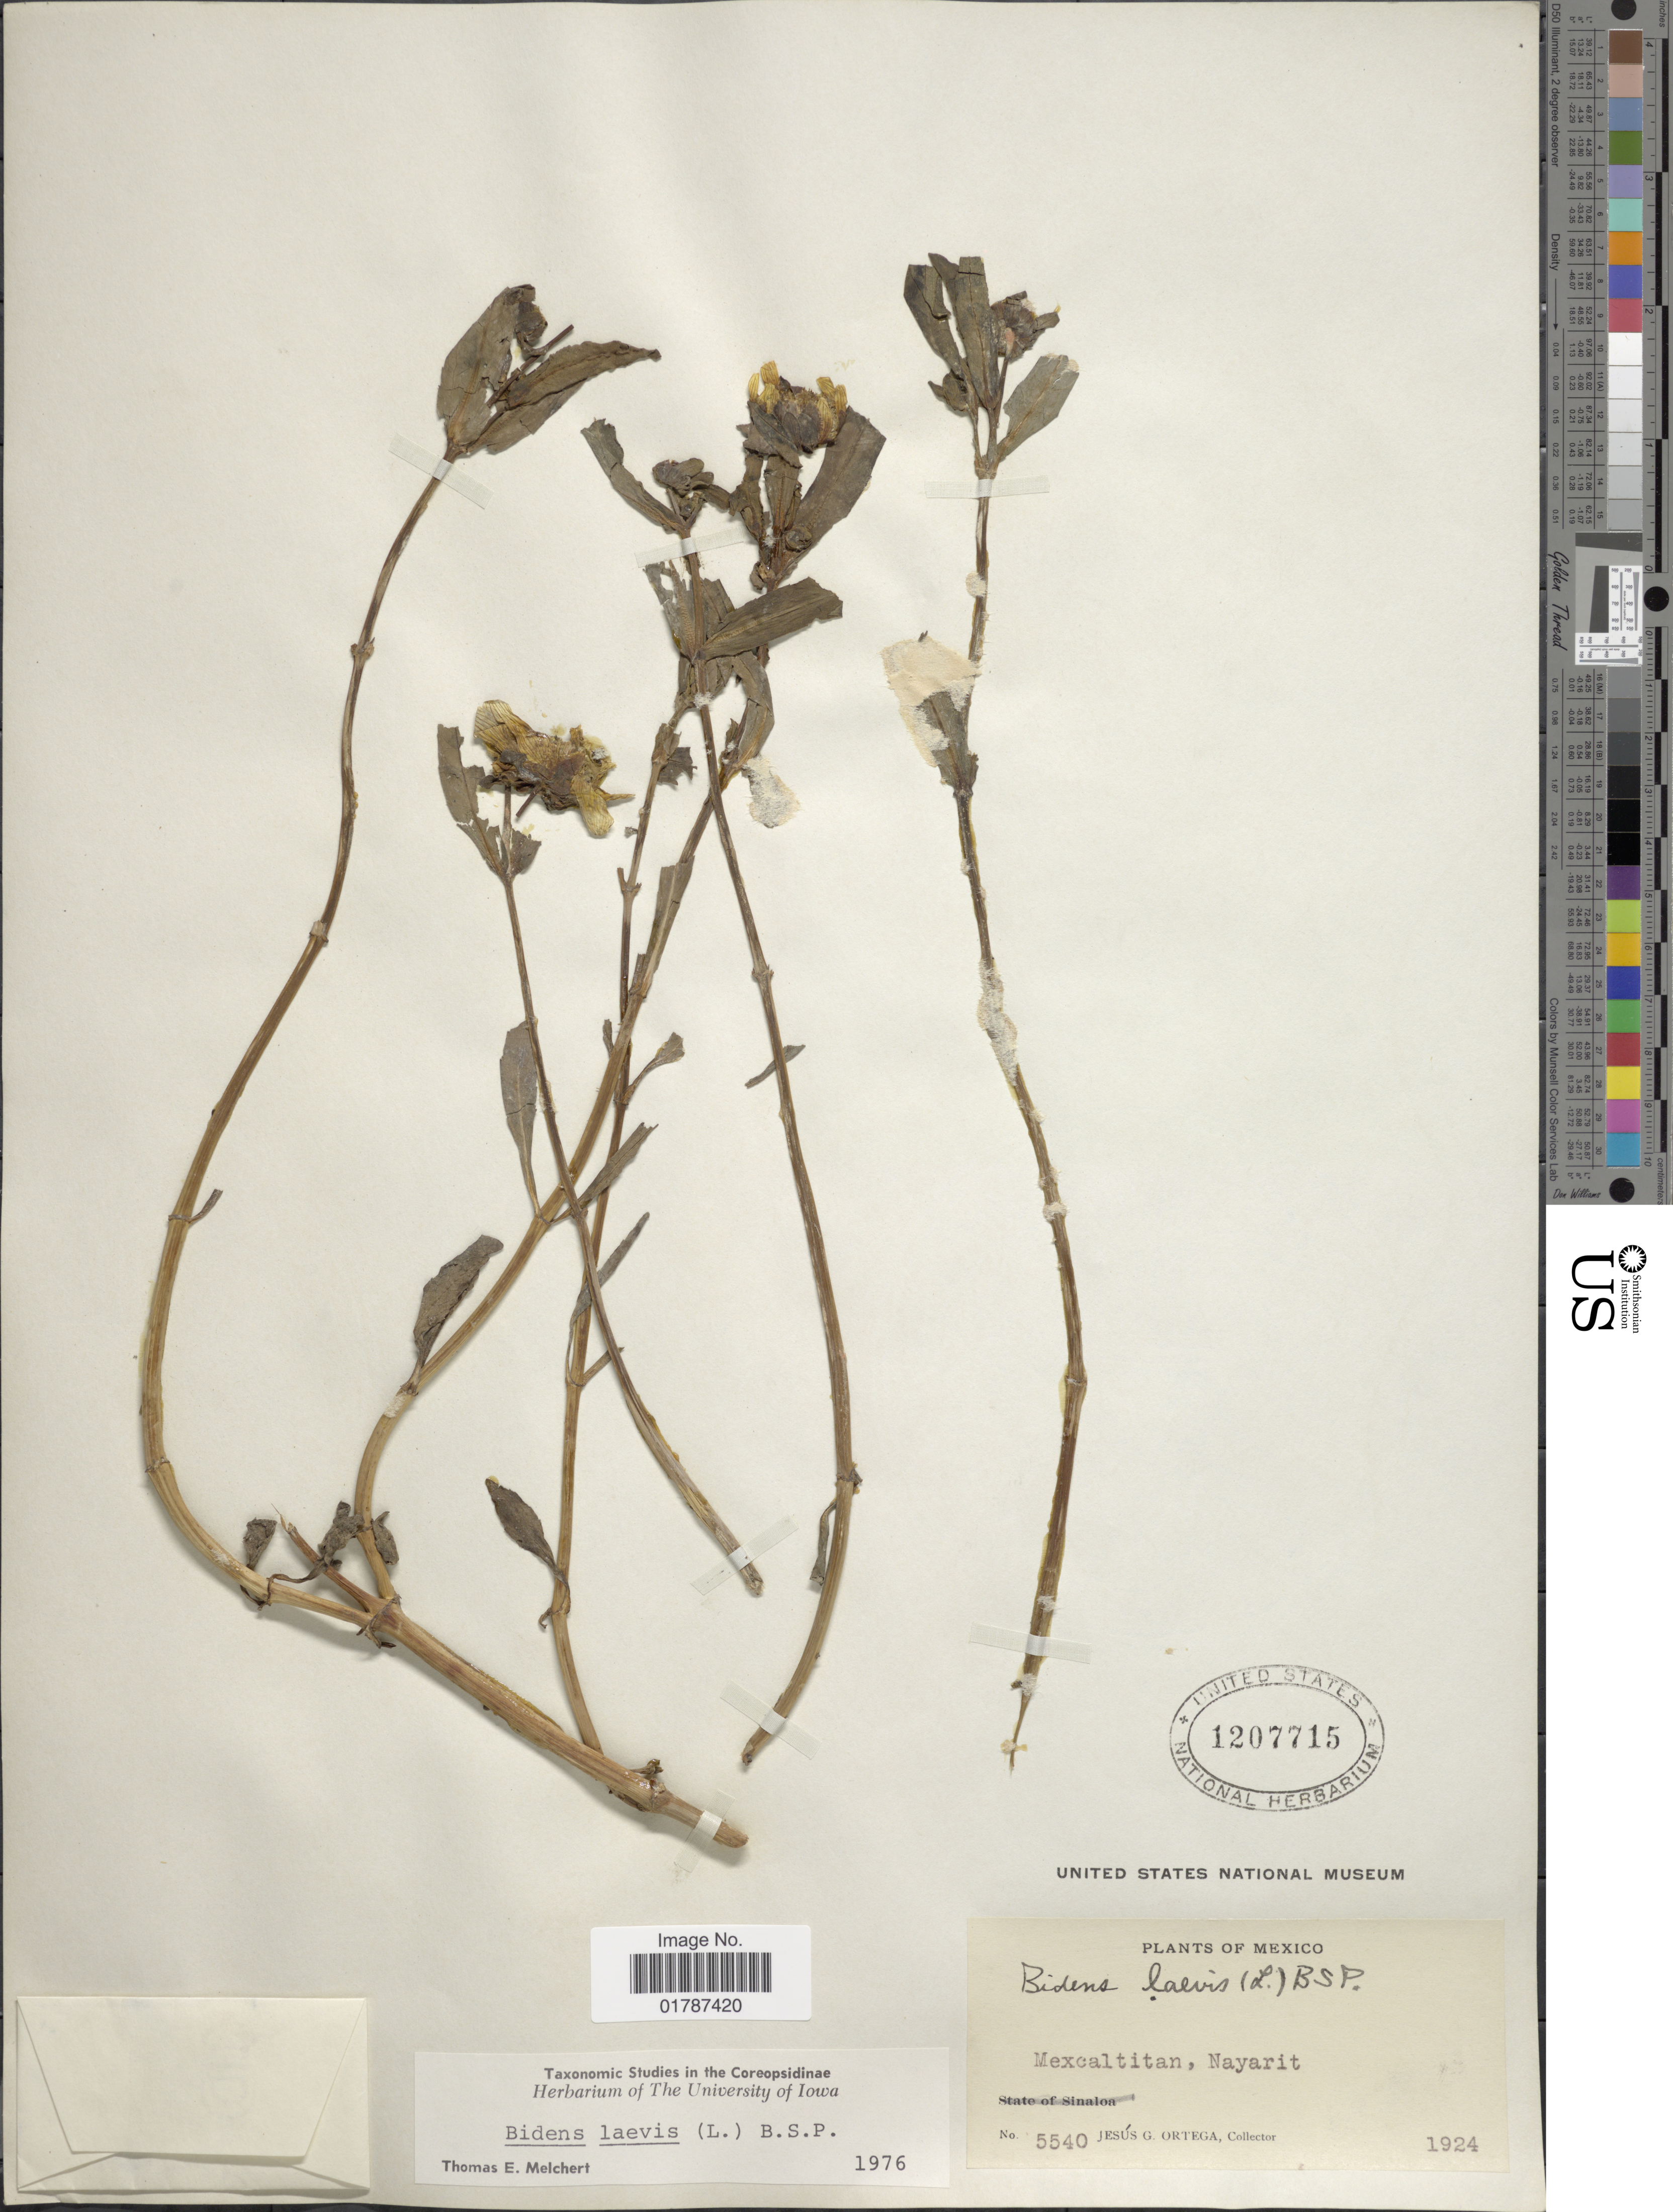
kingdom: Plantae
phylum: Tracheophyta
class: Magnoliopsida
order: Asterales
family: Asteraceae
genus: Bidens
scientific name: Bidens laevis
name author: (L.) Britton, Stearns & Poggenb.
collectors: J. Ortega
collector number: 5540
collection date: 1924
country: Mexico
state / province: Nayarit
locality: Mexcaltitan, Nayarit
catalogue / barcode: US 1207715